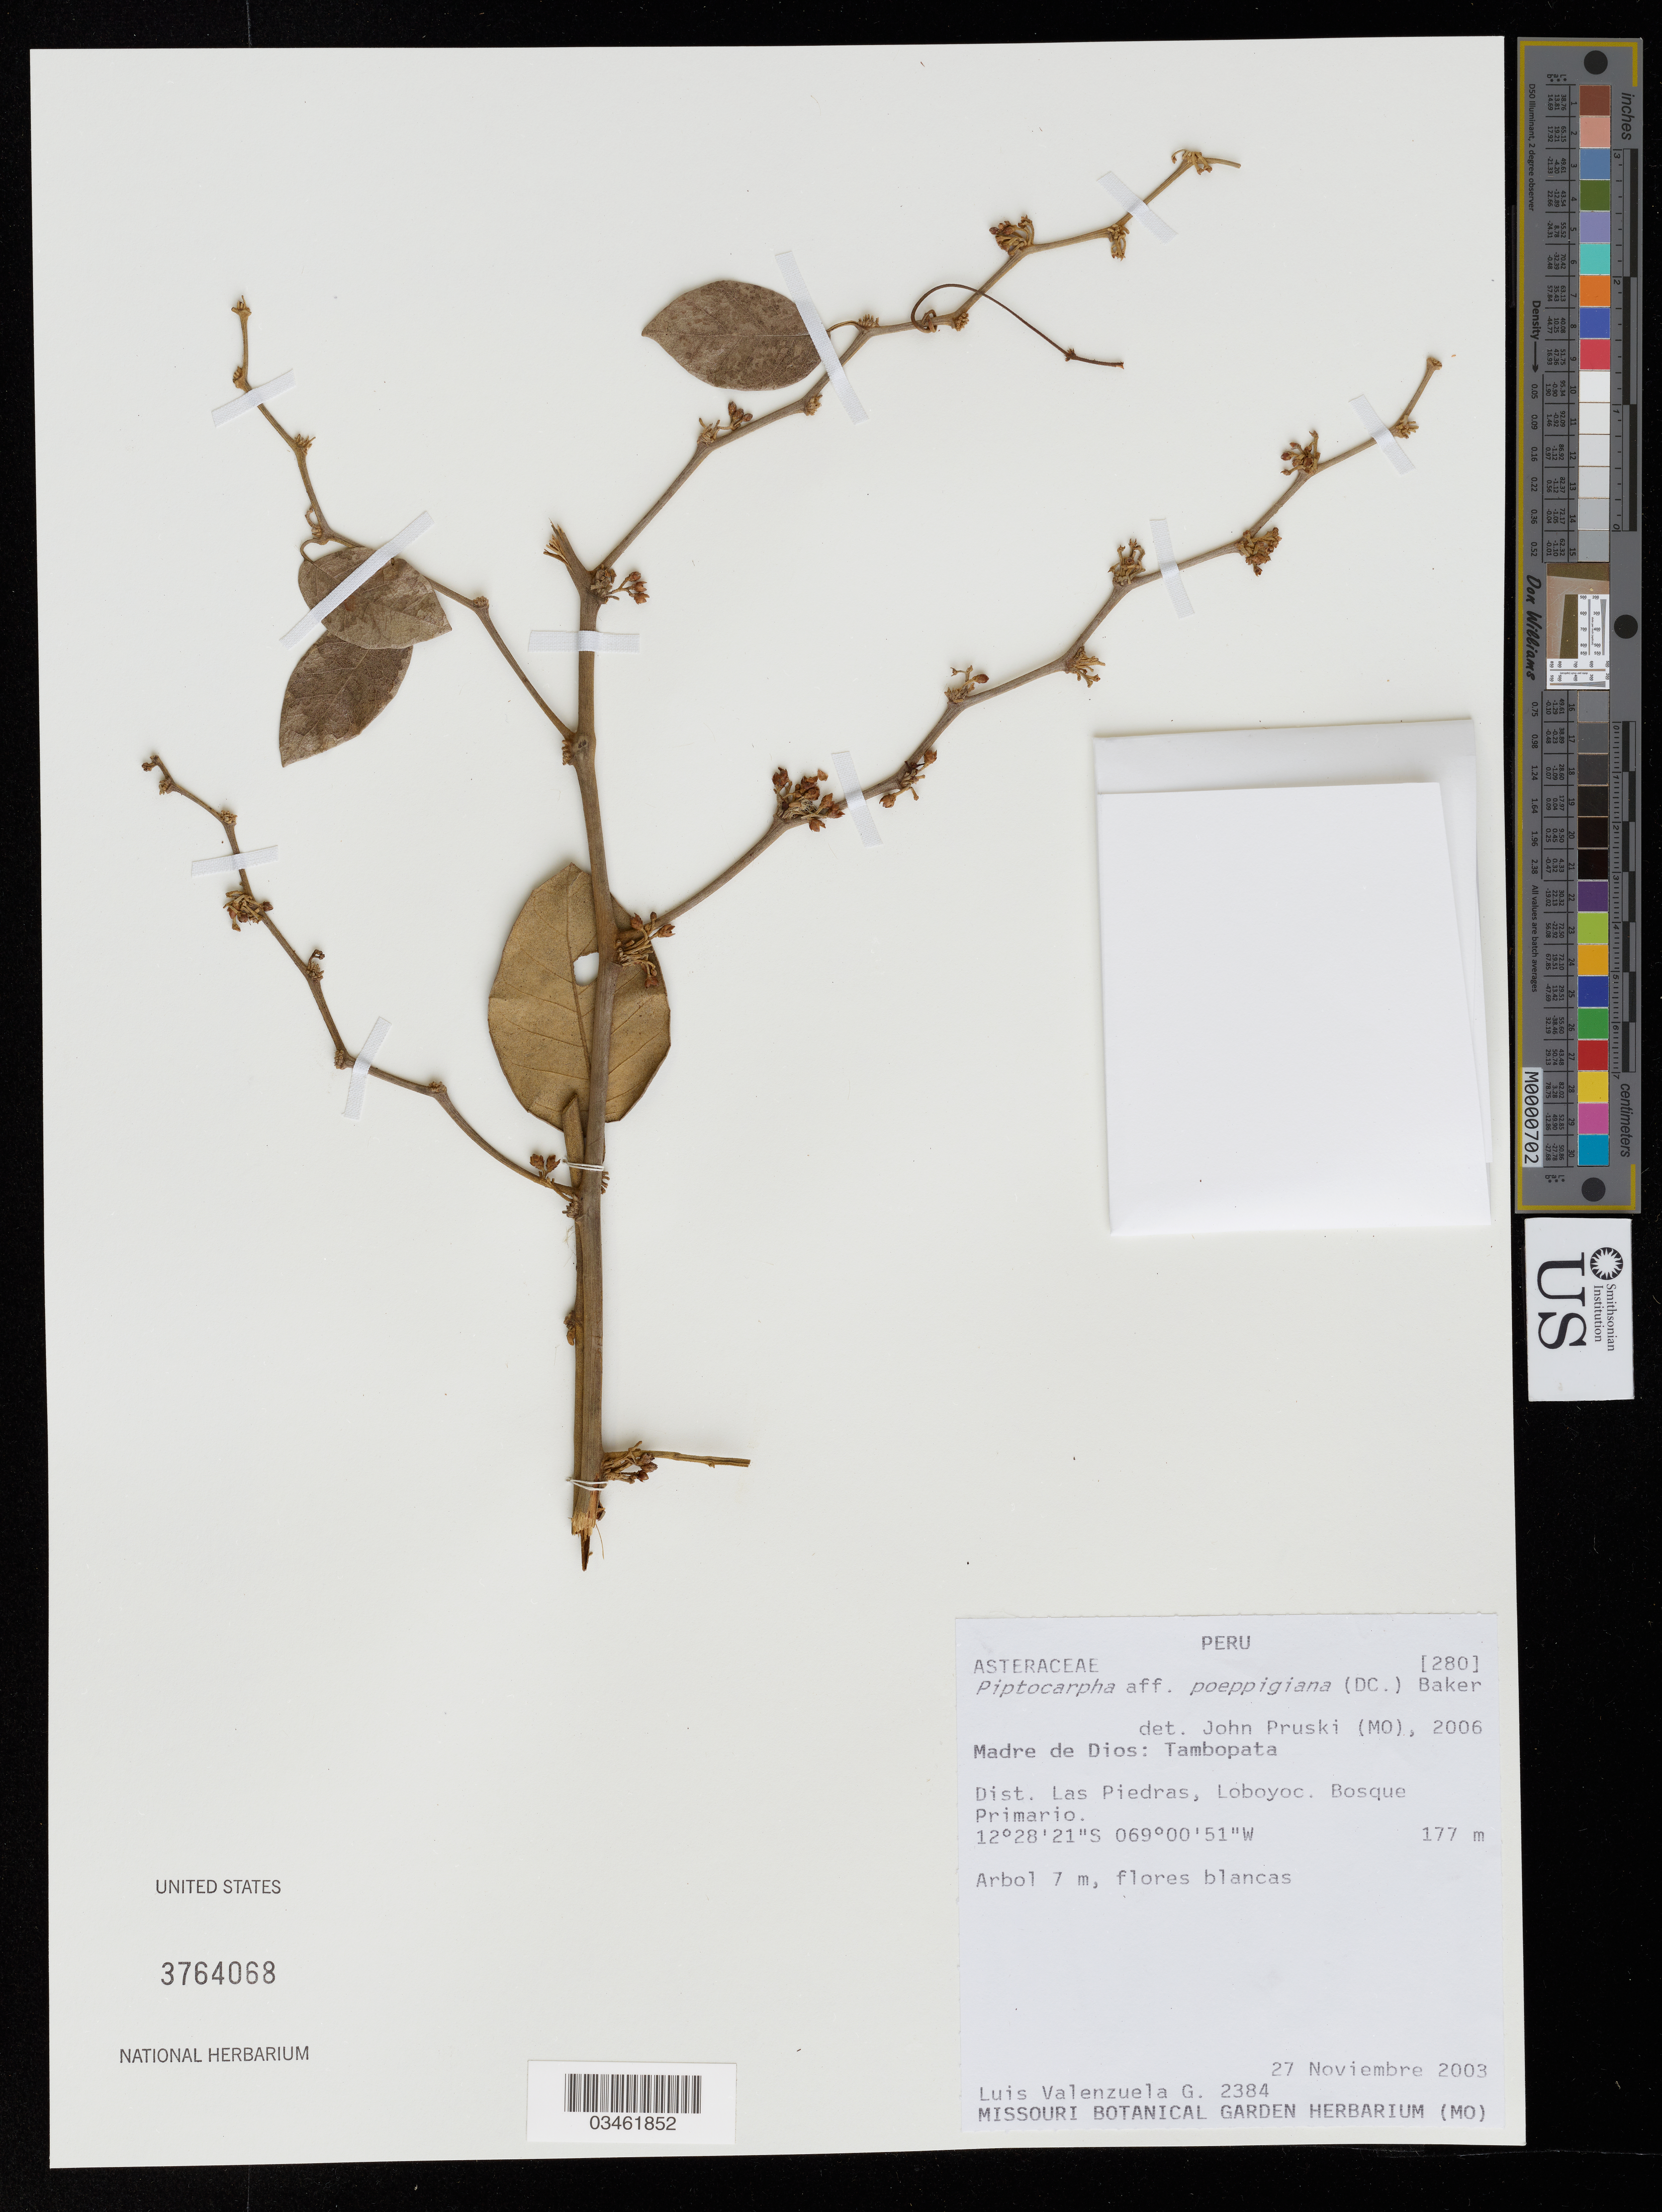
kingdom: Plantae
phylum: Tracheophyta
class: Magnoliopsida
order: Asterales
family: Asteraceae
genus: Piptocarpha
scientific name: Piptocarpha poeppigiana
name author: (DC.) Baker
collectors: L. Valenzuela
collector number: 2384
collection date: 2003-11-27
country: Peru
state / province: Madre de Dios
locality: Tambopata. Dist. Las Piedras, Loboyoc.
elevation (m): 177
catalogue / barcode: US 3764068